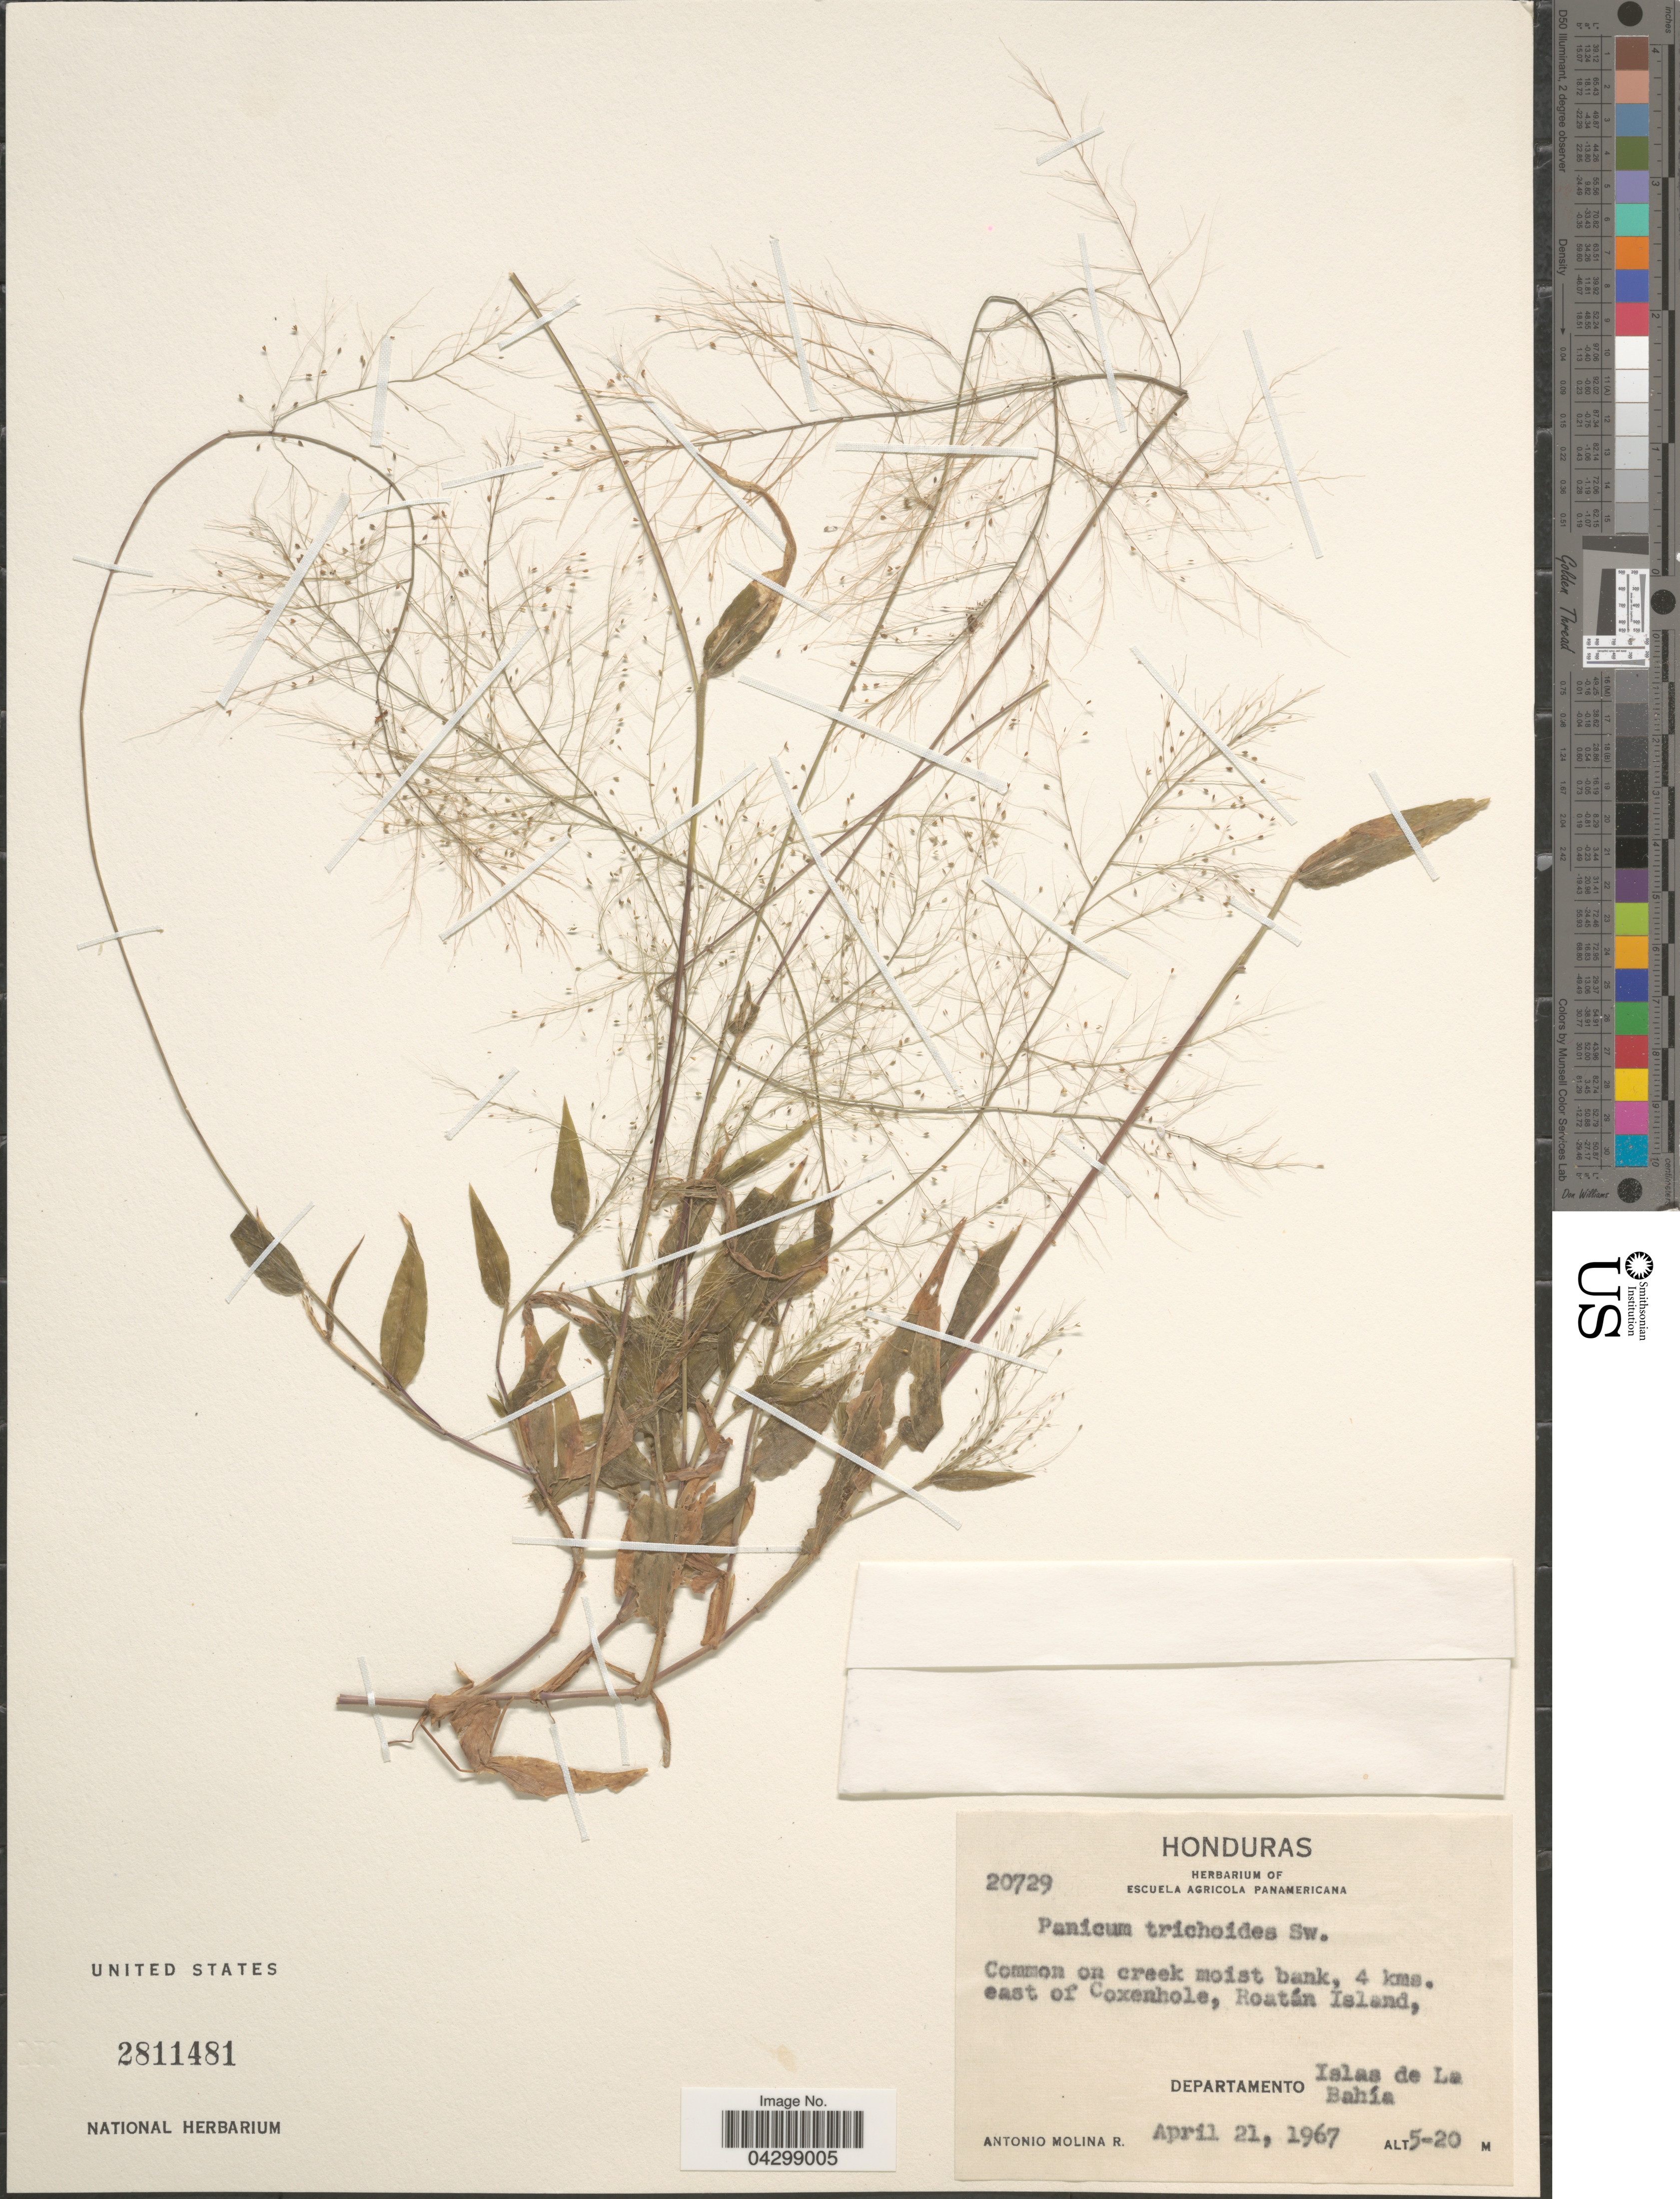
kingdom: Plantae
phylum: Tracheophyta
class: Liliopsida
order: Poales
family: Poaceae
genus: Panicum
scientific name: Panicum trichoides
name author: Sw.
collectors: A. Molina R.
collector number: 20729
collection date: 1967-04-21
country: Honduras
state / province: Islas de la Bahía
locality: Common on creek moist bank, 4 kms. east of Coxenhole, Roatán Island, Departamento Islas de La Bahía.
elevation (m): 5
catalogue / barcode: US 2811481